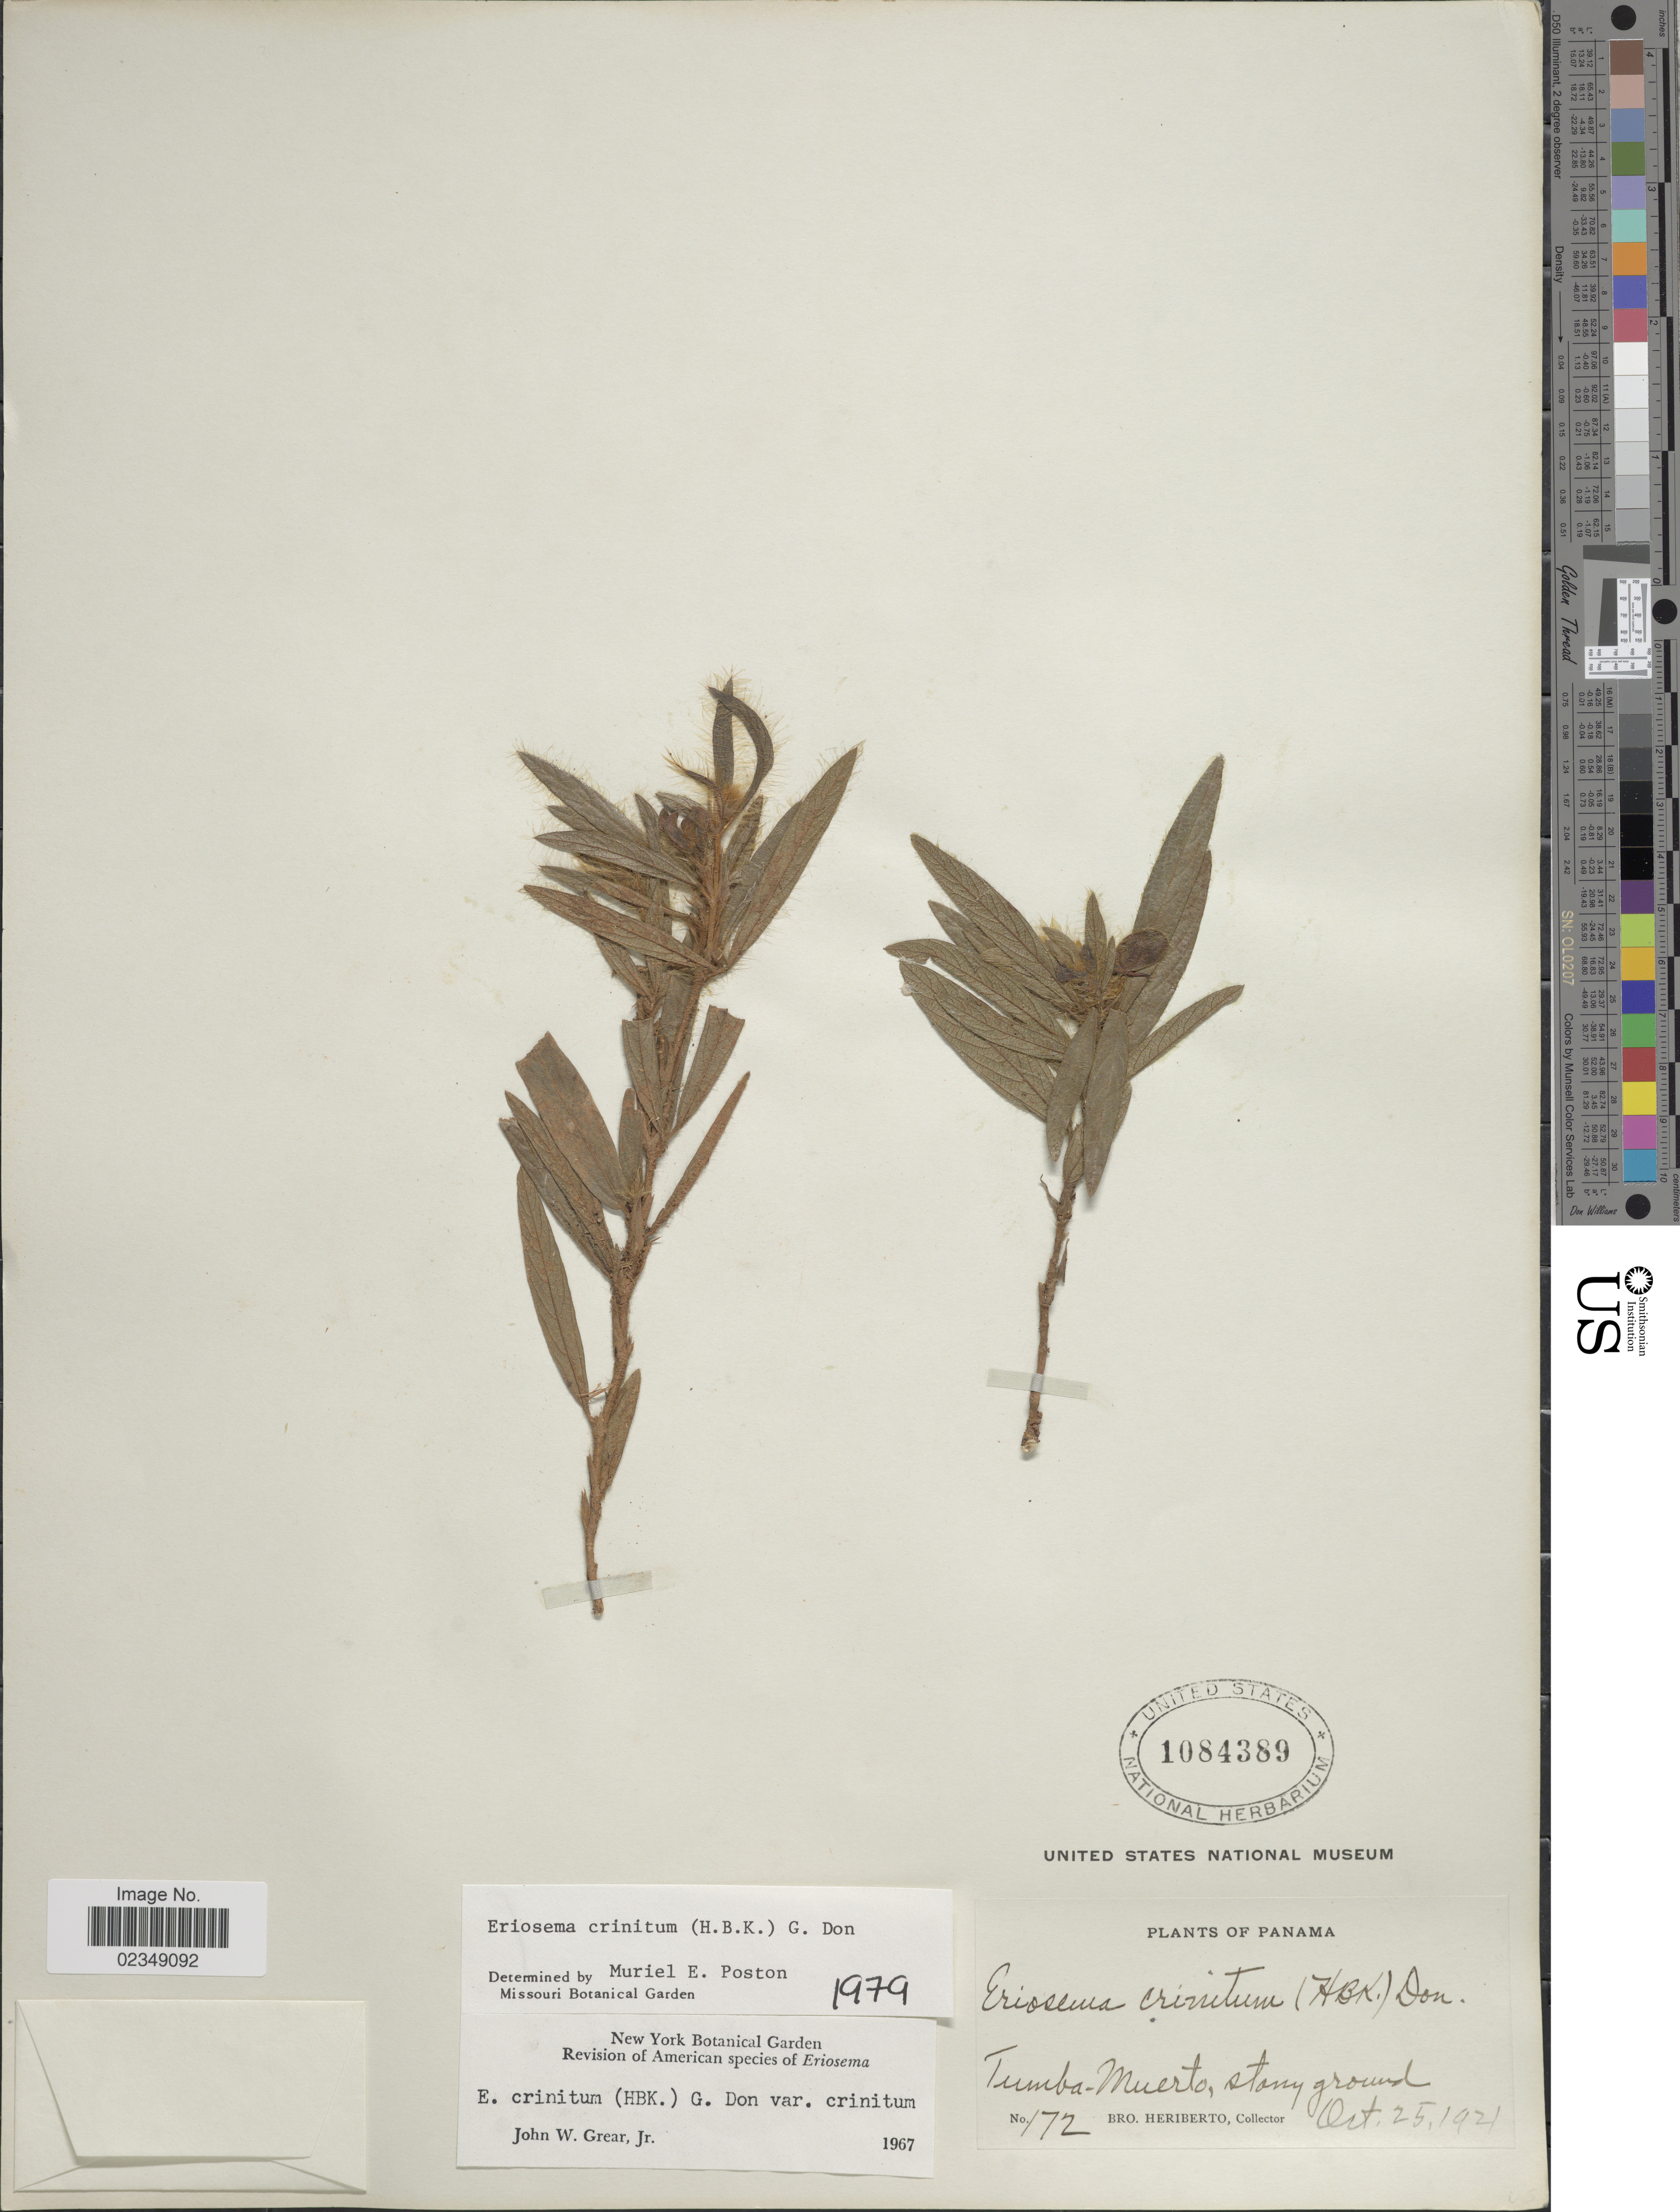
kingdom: Plantae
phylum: Tracheophyta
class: Magnoliopsida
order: Fabales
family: Fabaceae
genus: Eriosema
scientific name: Eriosema crinitum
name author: (Kunth) G. Don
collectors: B. Heriberto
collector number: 172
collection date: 1921-10-25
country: Panama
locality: Tumba-Muerto, stony ground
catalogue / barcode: US 1084389